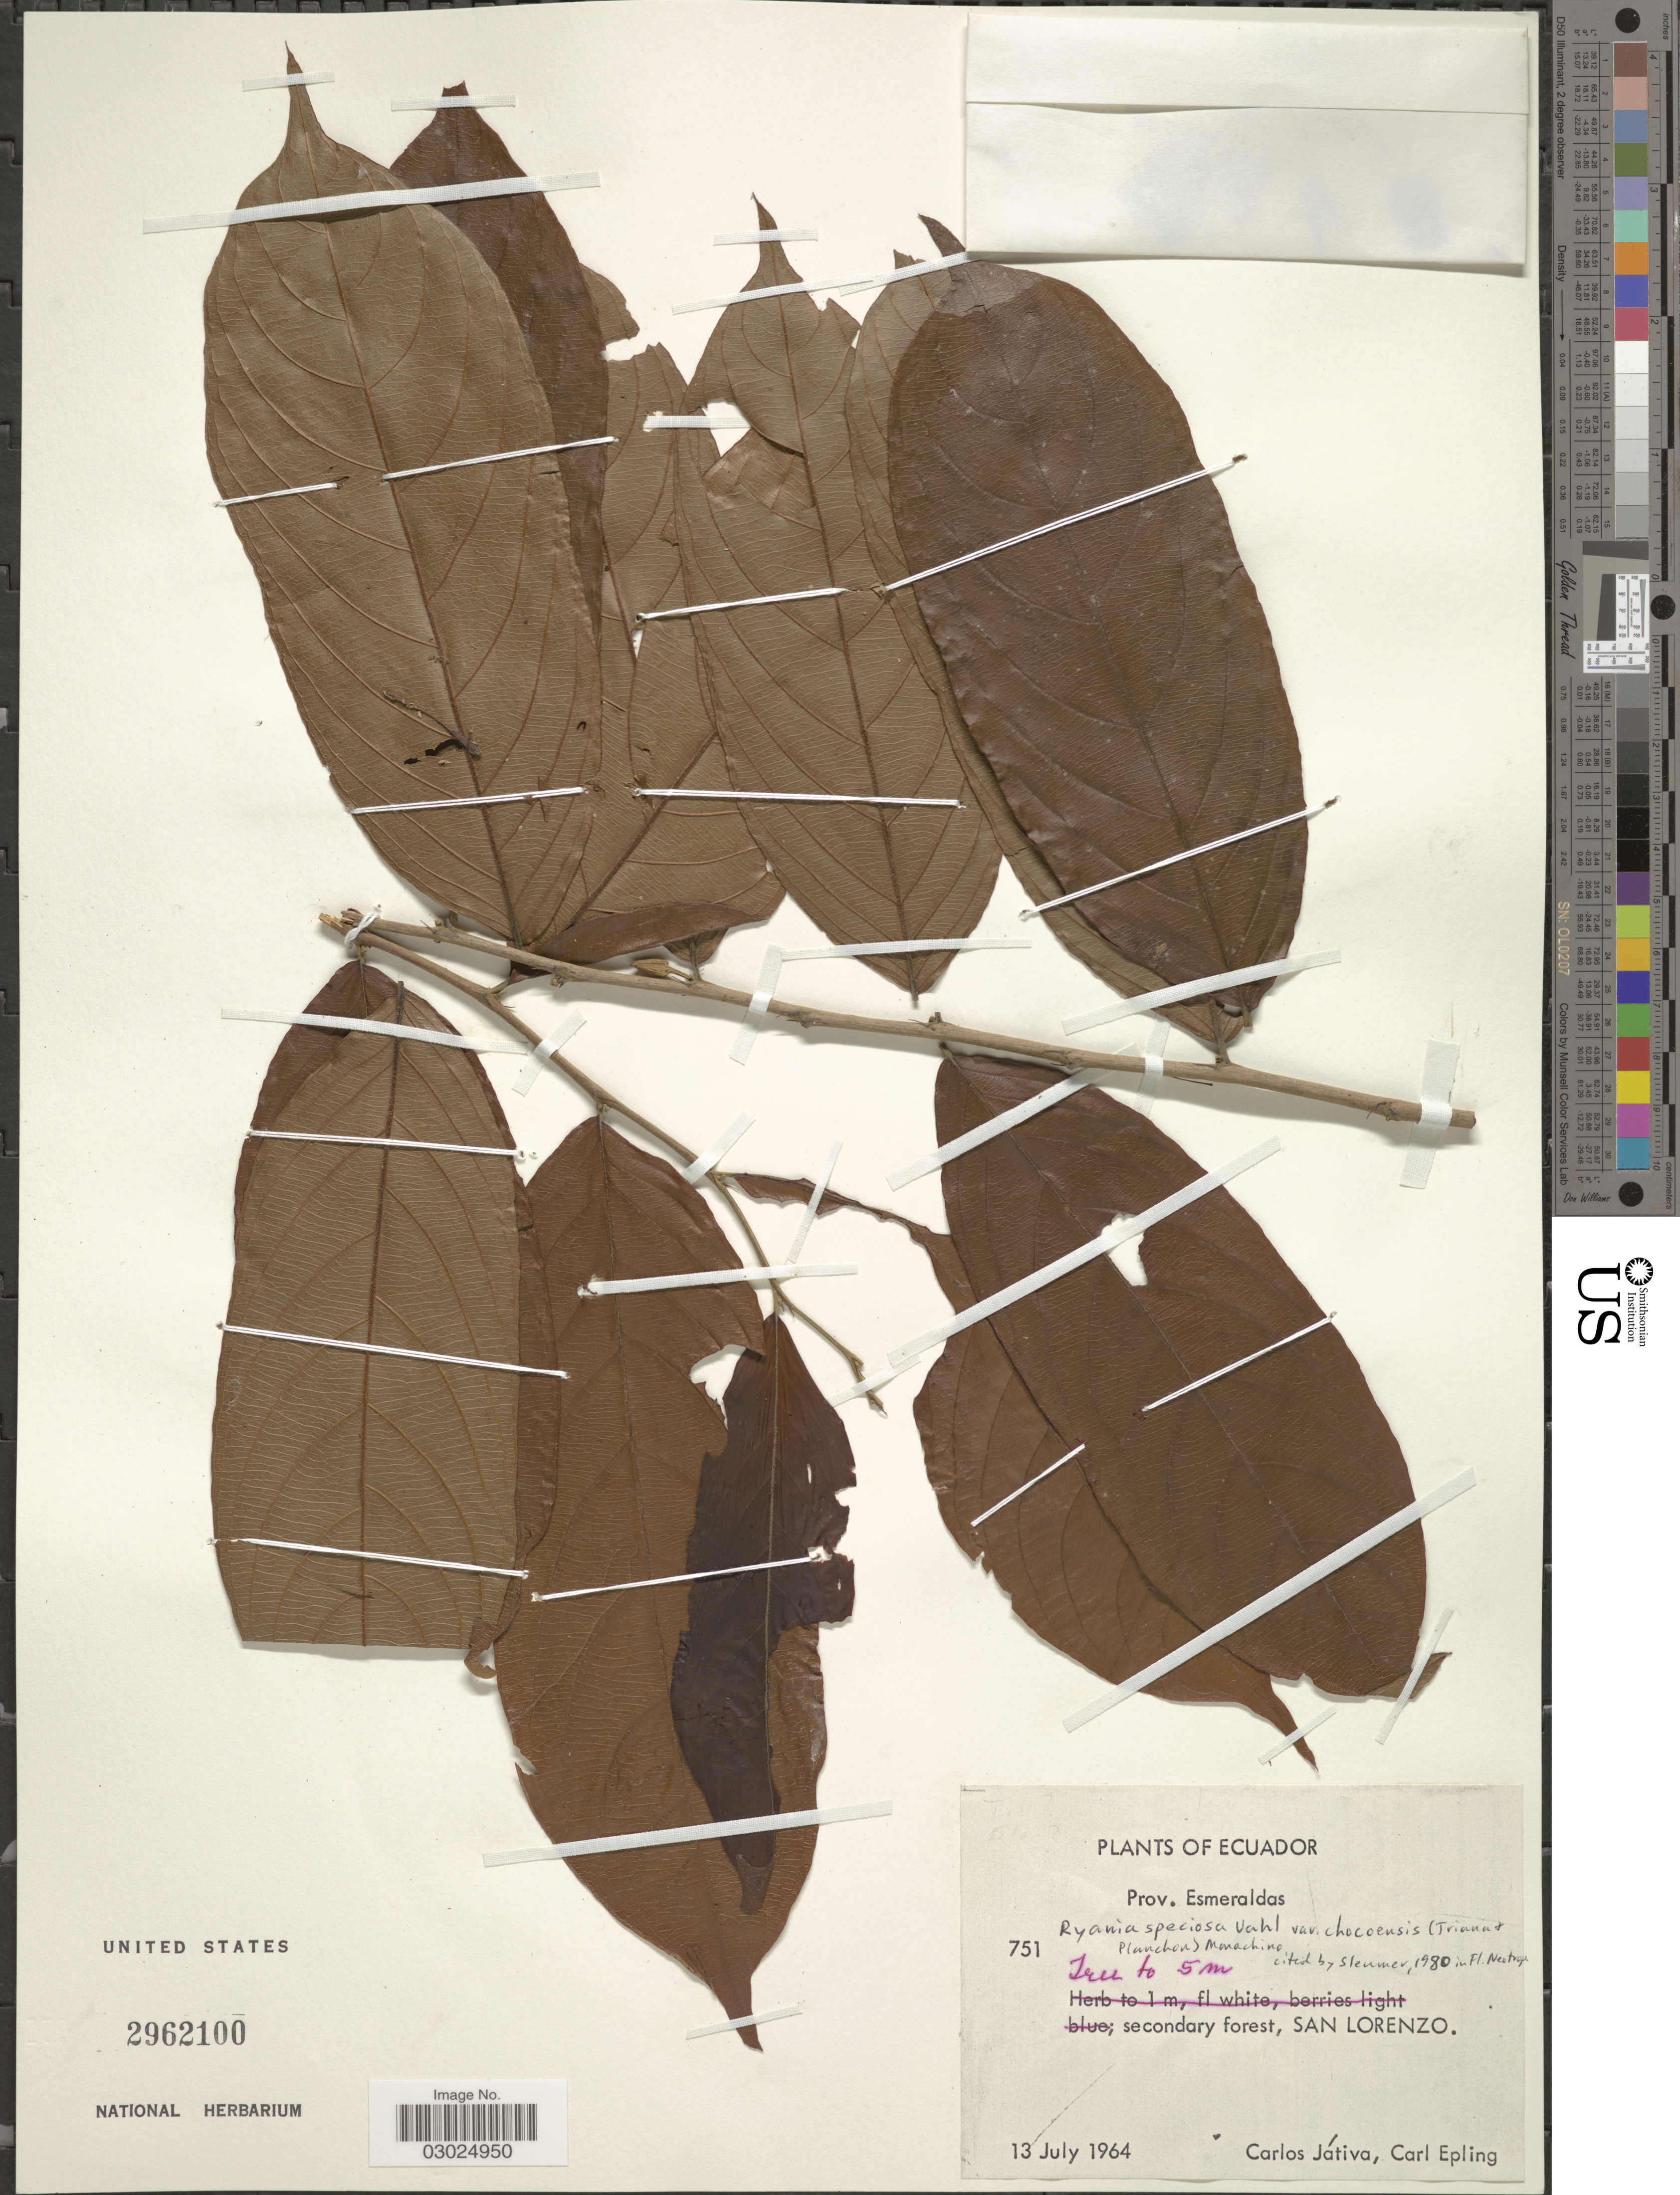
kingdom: Plantae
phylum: Tracheophyta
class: Magnoliopsida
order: Malpighiales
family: Salicaceae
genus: Ryania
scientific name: Ryania speciosa var. chocoensis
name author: (Triana & Planch.) Monach.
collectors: C. D. Játiva & C. C. Epling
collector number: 751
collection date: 1964-07-13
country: Ecuador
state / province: Esmeraldas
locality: Prov. Esmeraldas. San Lorenzo.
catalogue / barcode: US 2962100